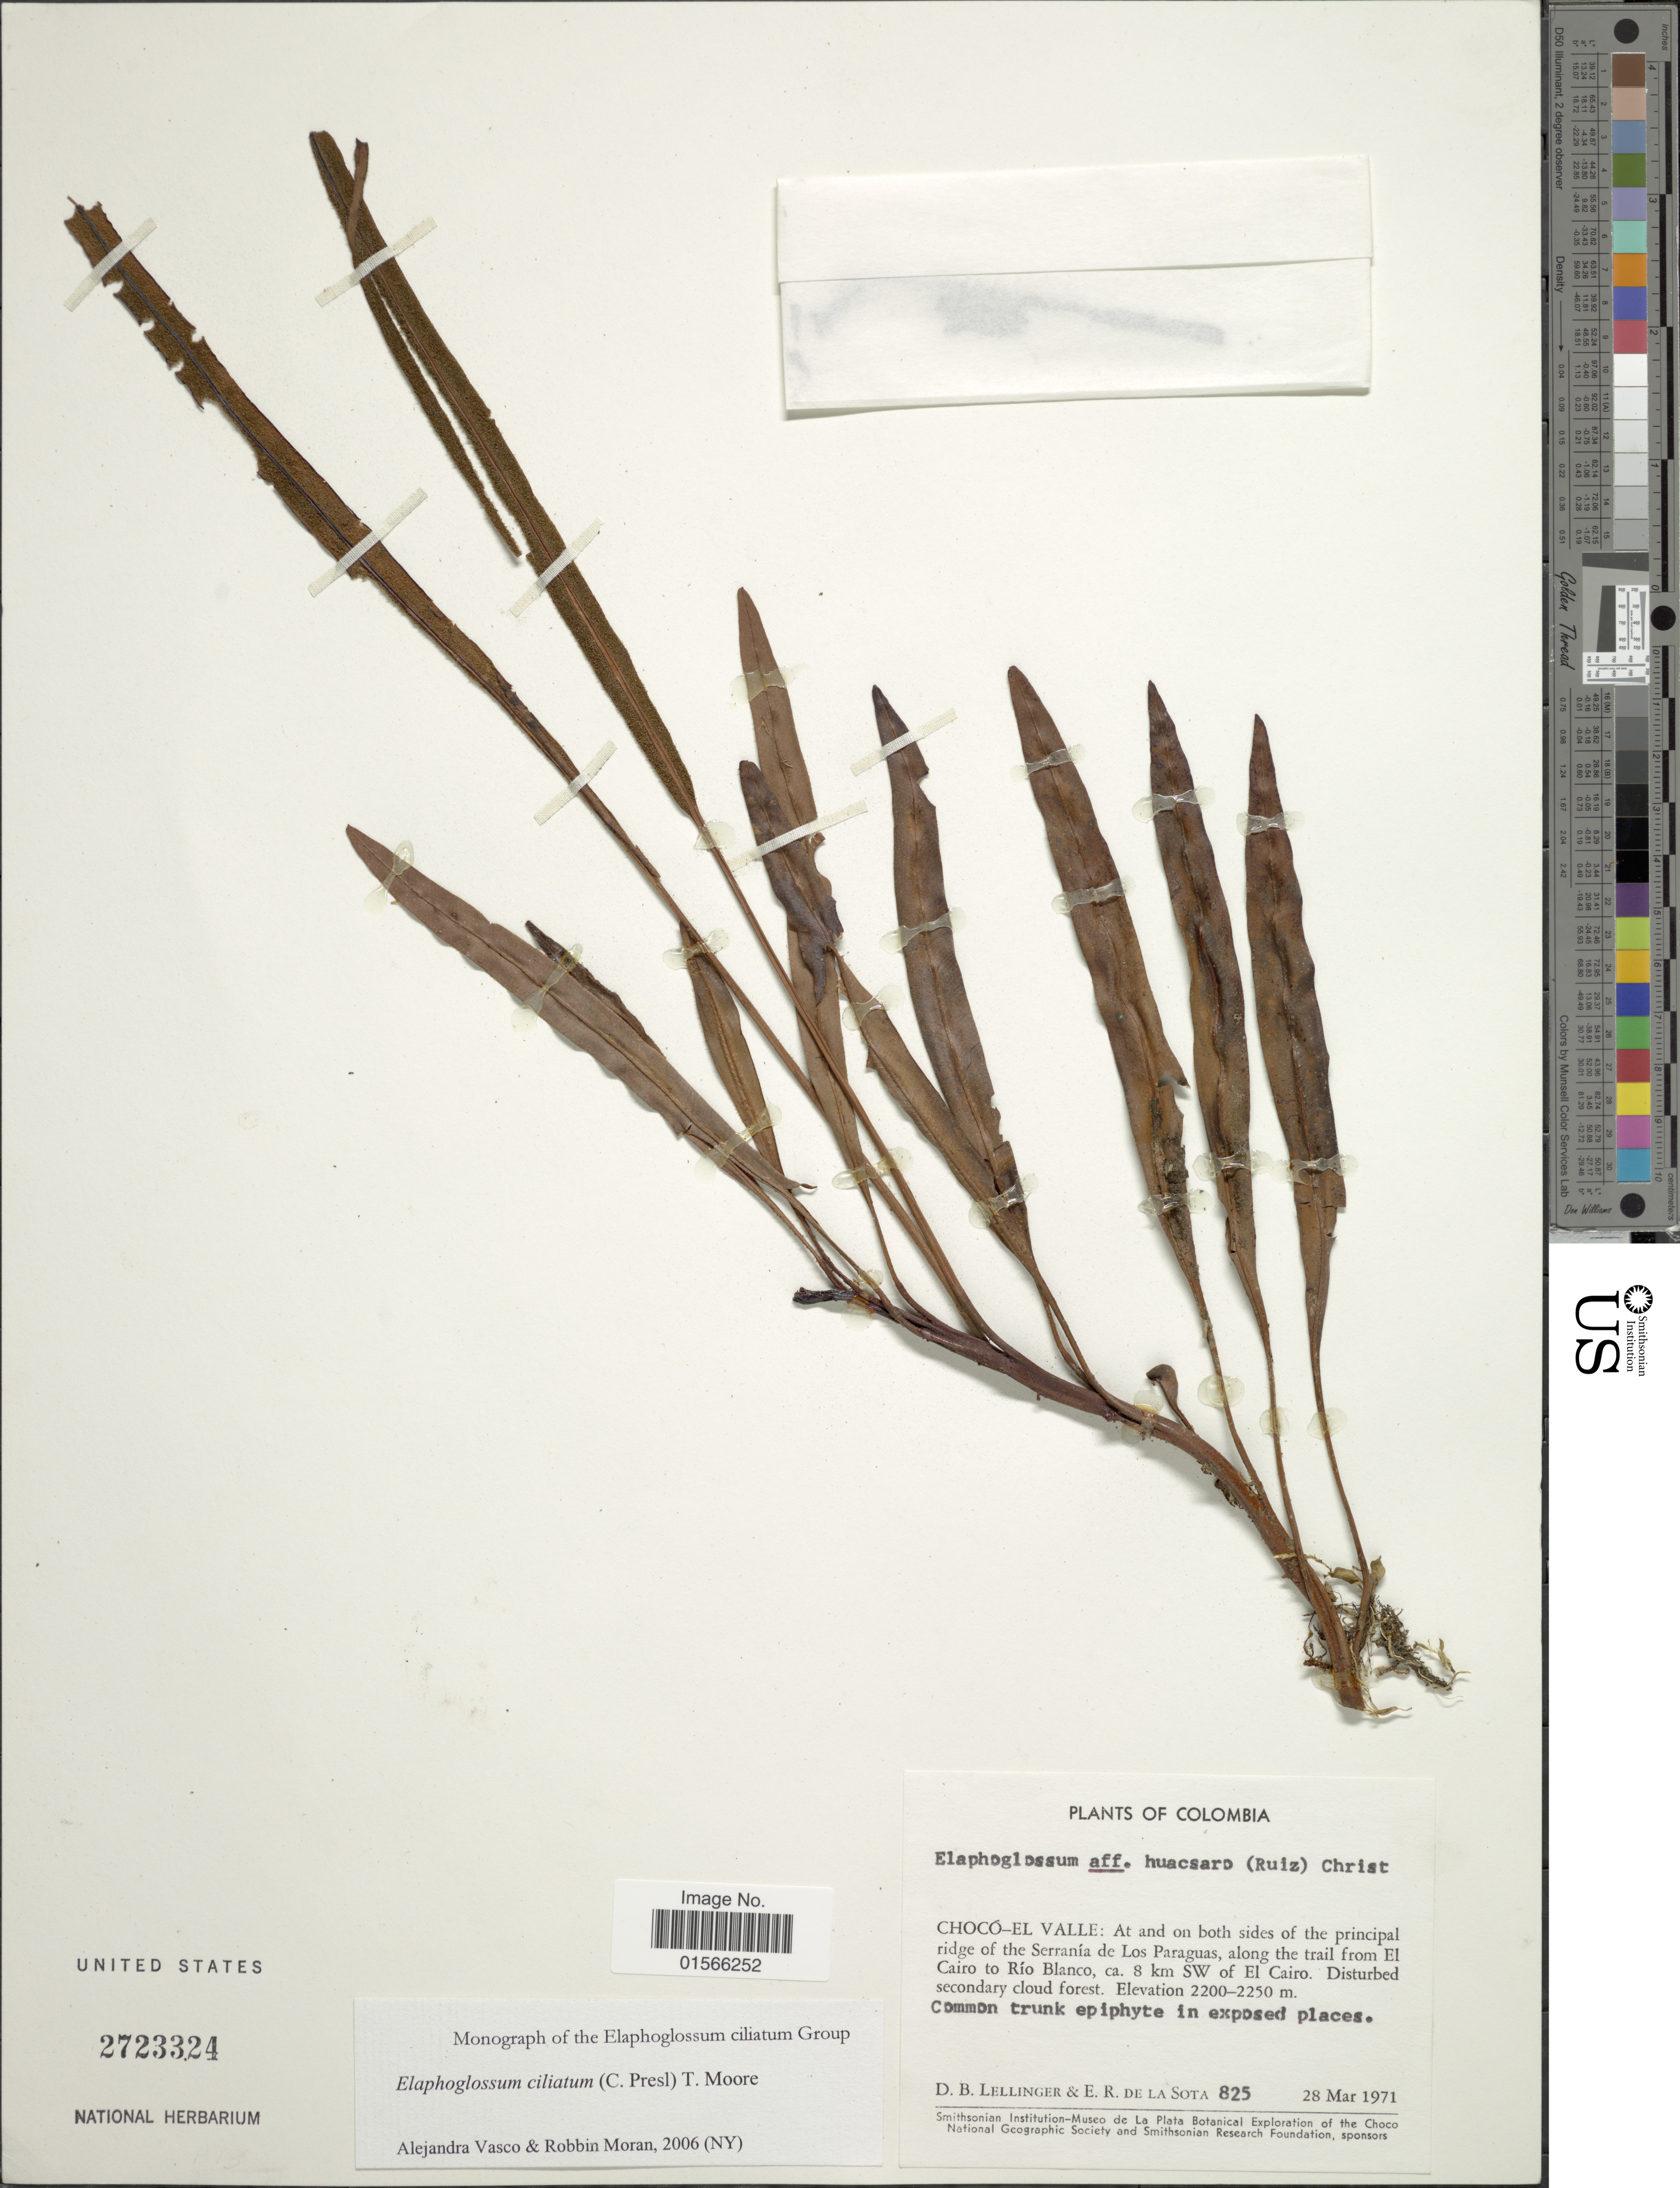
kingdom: Plantae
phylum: Tracheophyta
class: Polypodiopsida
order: Polypodiales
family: Dryopteridaceae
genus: Elaphoglossum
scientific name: Elaphoglossum ciliatum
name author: (C. Presl) T. Moore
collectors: D. B. Lellinger & E. R. de la Sota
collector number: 825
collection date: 1971-03-28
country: Colombia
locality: Chocó-El Valle: At and on both sides of the principal ridge of the Serranía de Los Paraguas, along the trail from El Cairo to Río Blanco, ca. 8 km SW of EL Cairo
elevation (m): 2200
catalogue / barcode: US 2723324